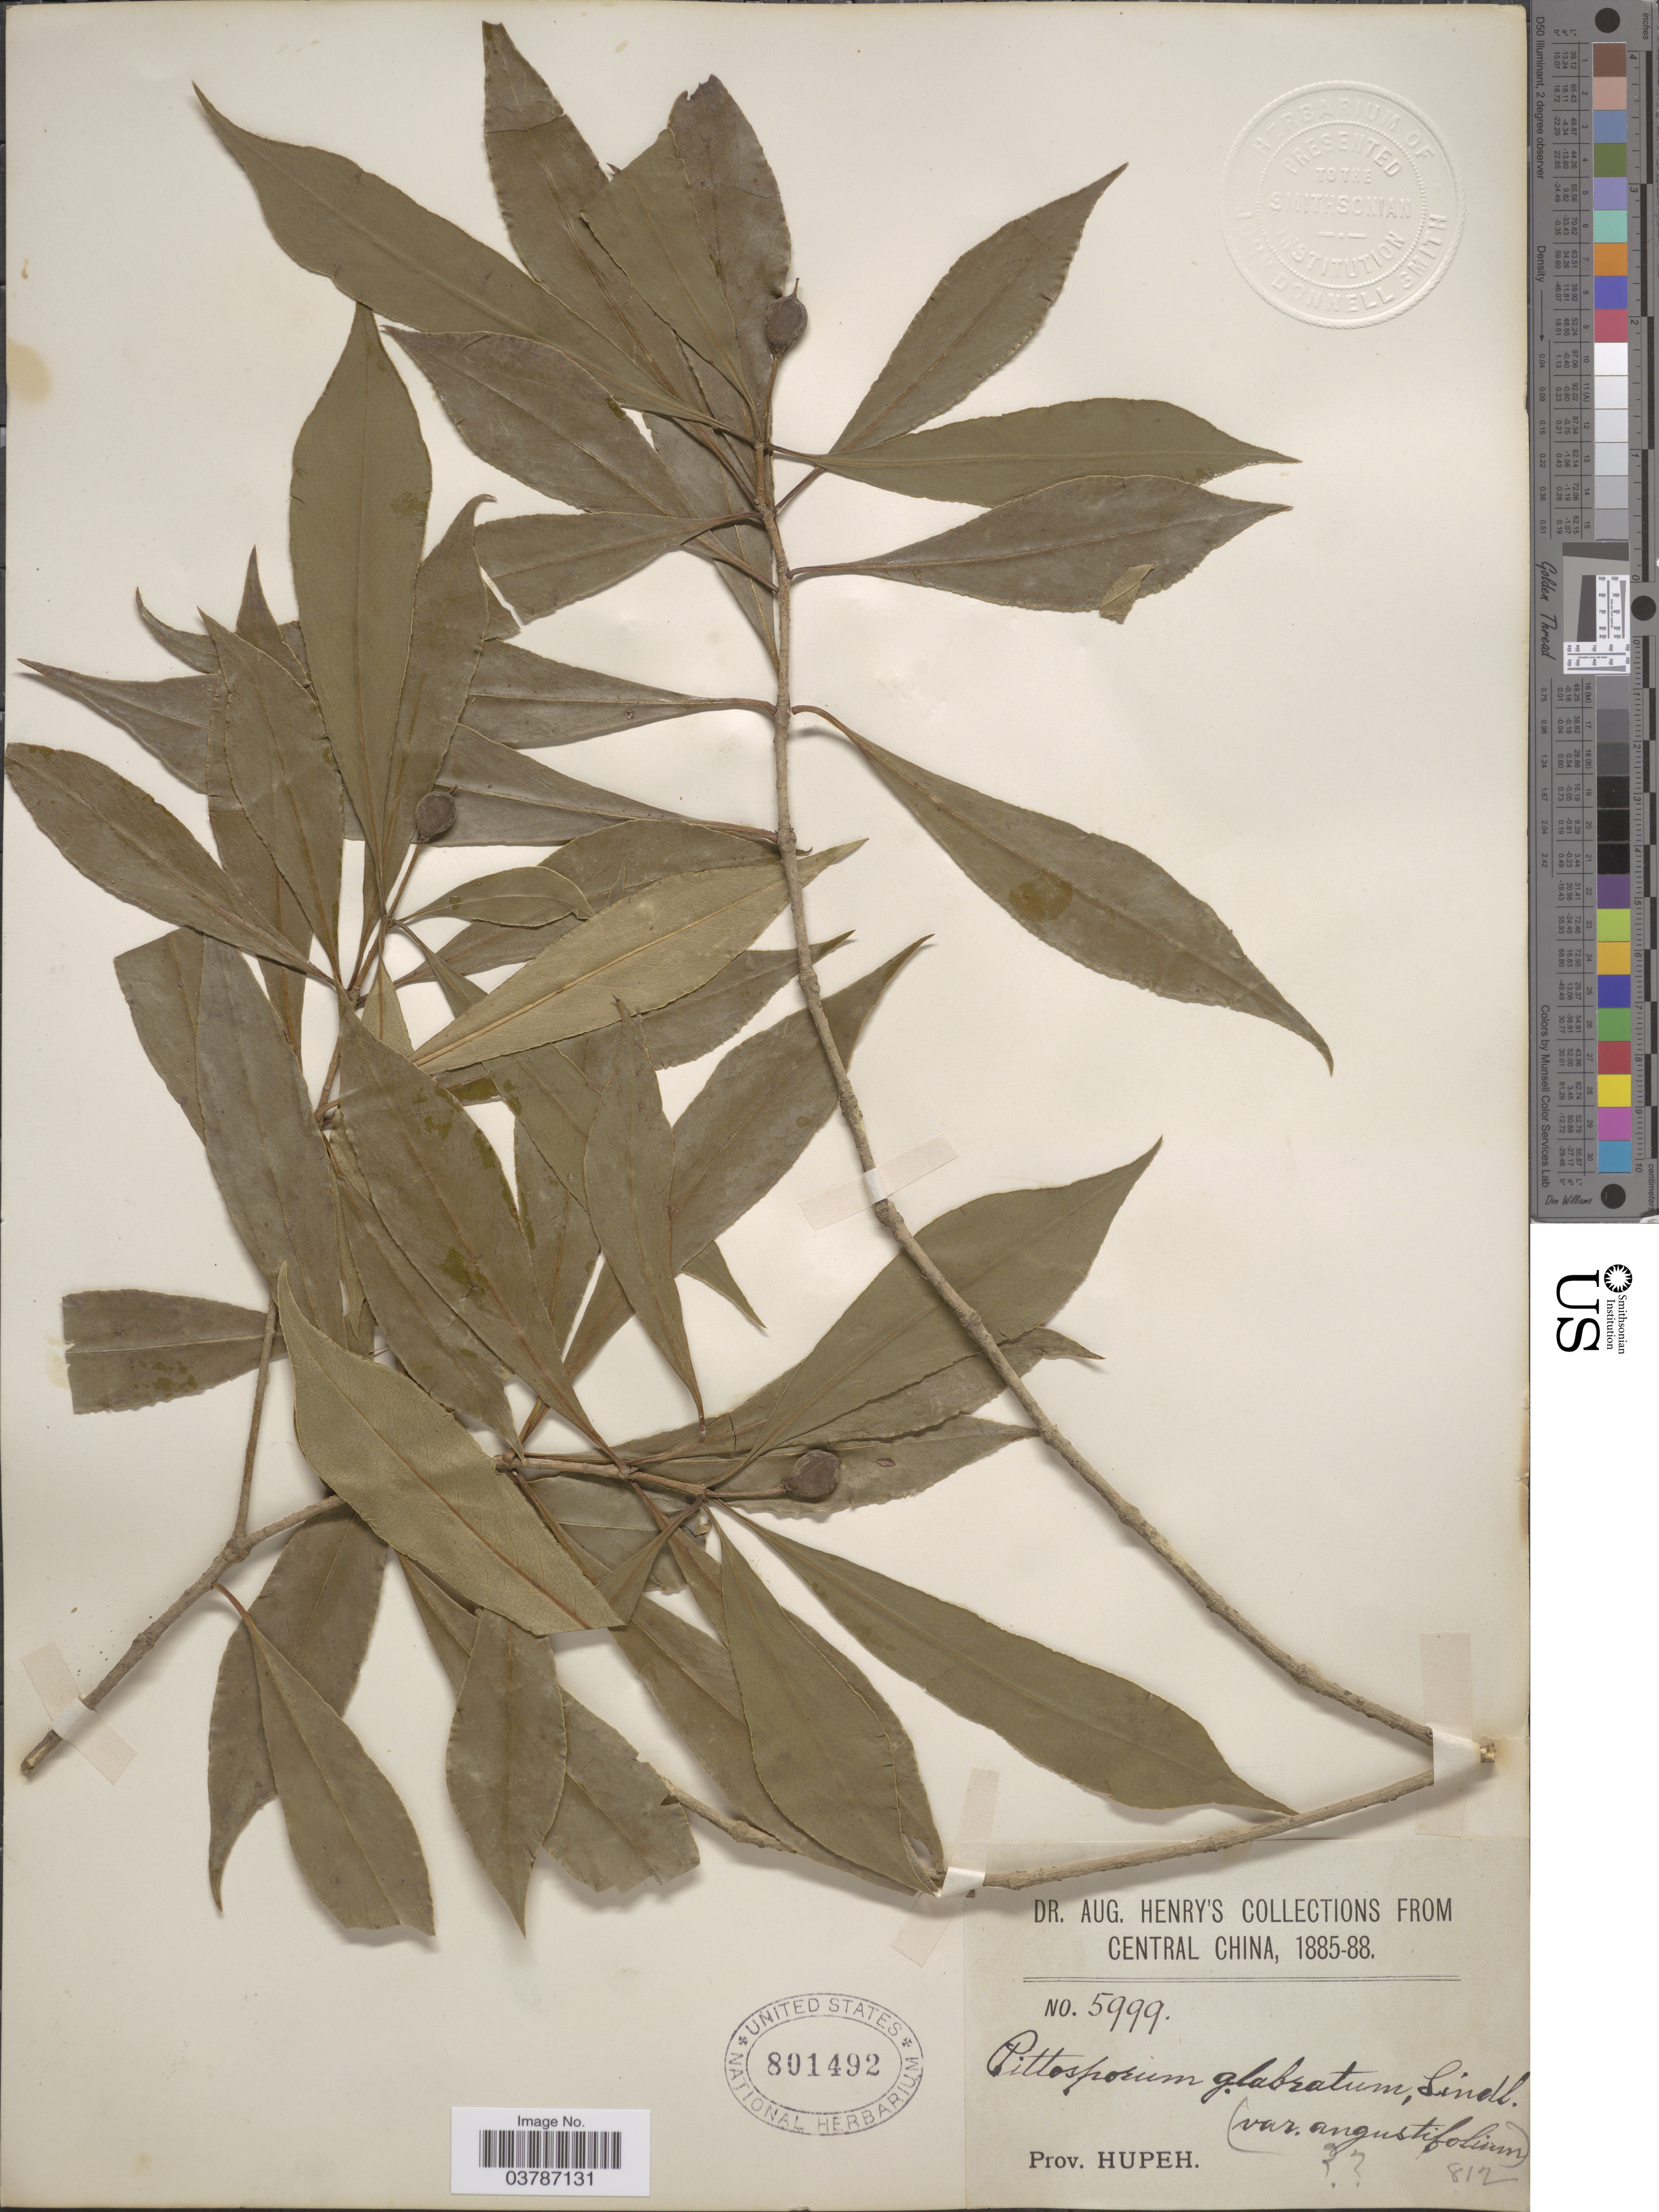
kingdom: Plantae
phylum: Tracheophyta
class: Magnoliopsida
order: Apiales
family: Pittosporaceae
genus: Pittosporum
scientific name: Pittosporum glabratum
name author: Lindl.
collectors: A. Henry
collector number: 5999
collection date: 1885/1888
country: China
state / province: Hubei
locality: Central China. Prov. Hupeh.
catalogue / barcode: US 801492